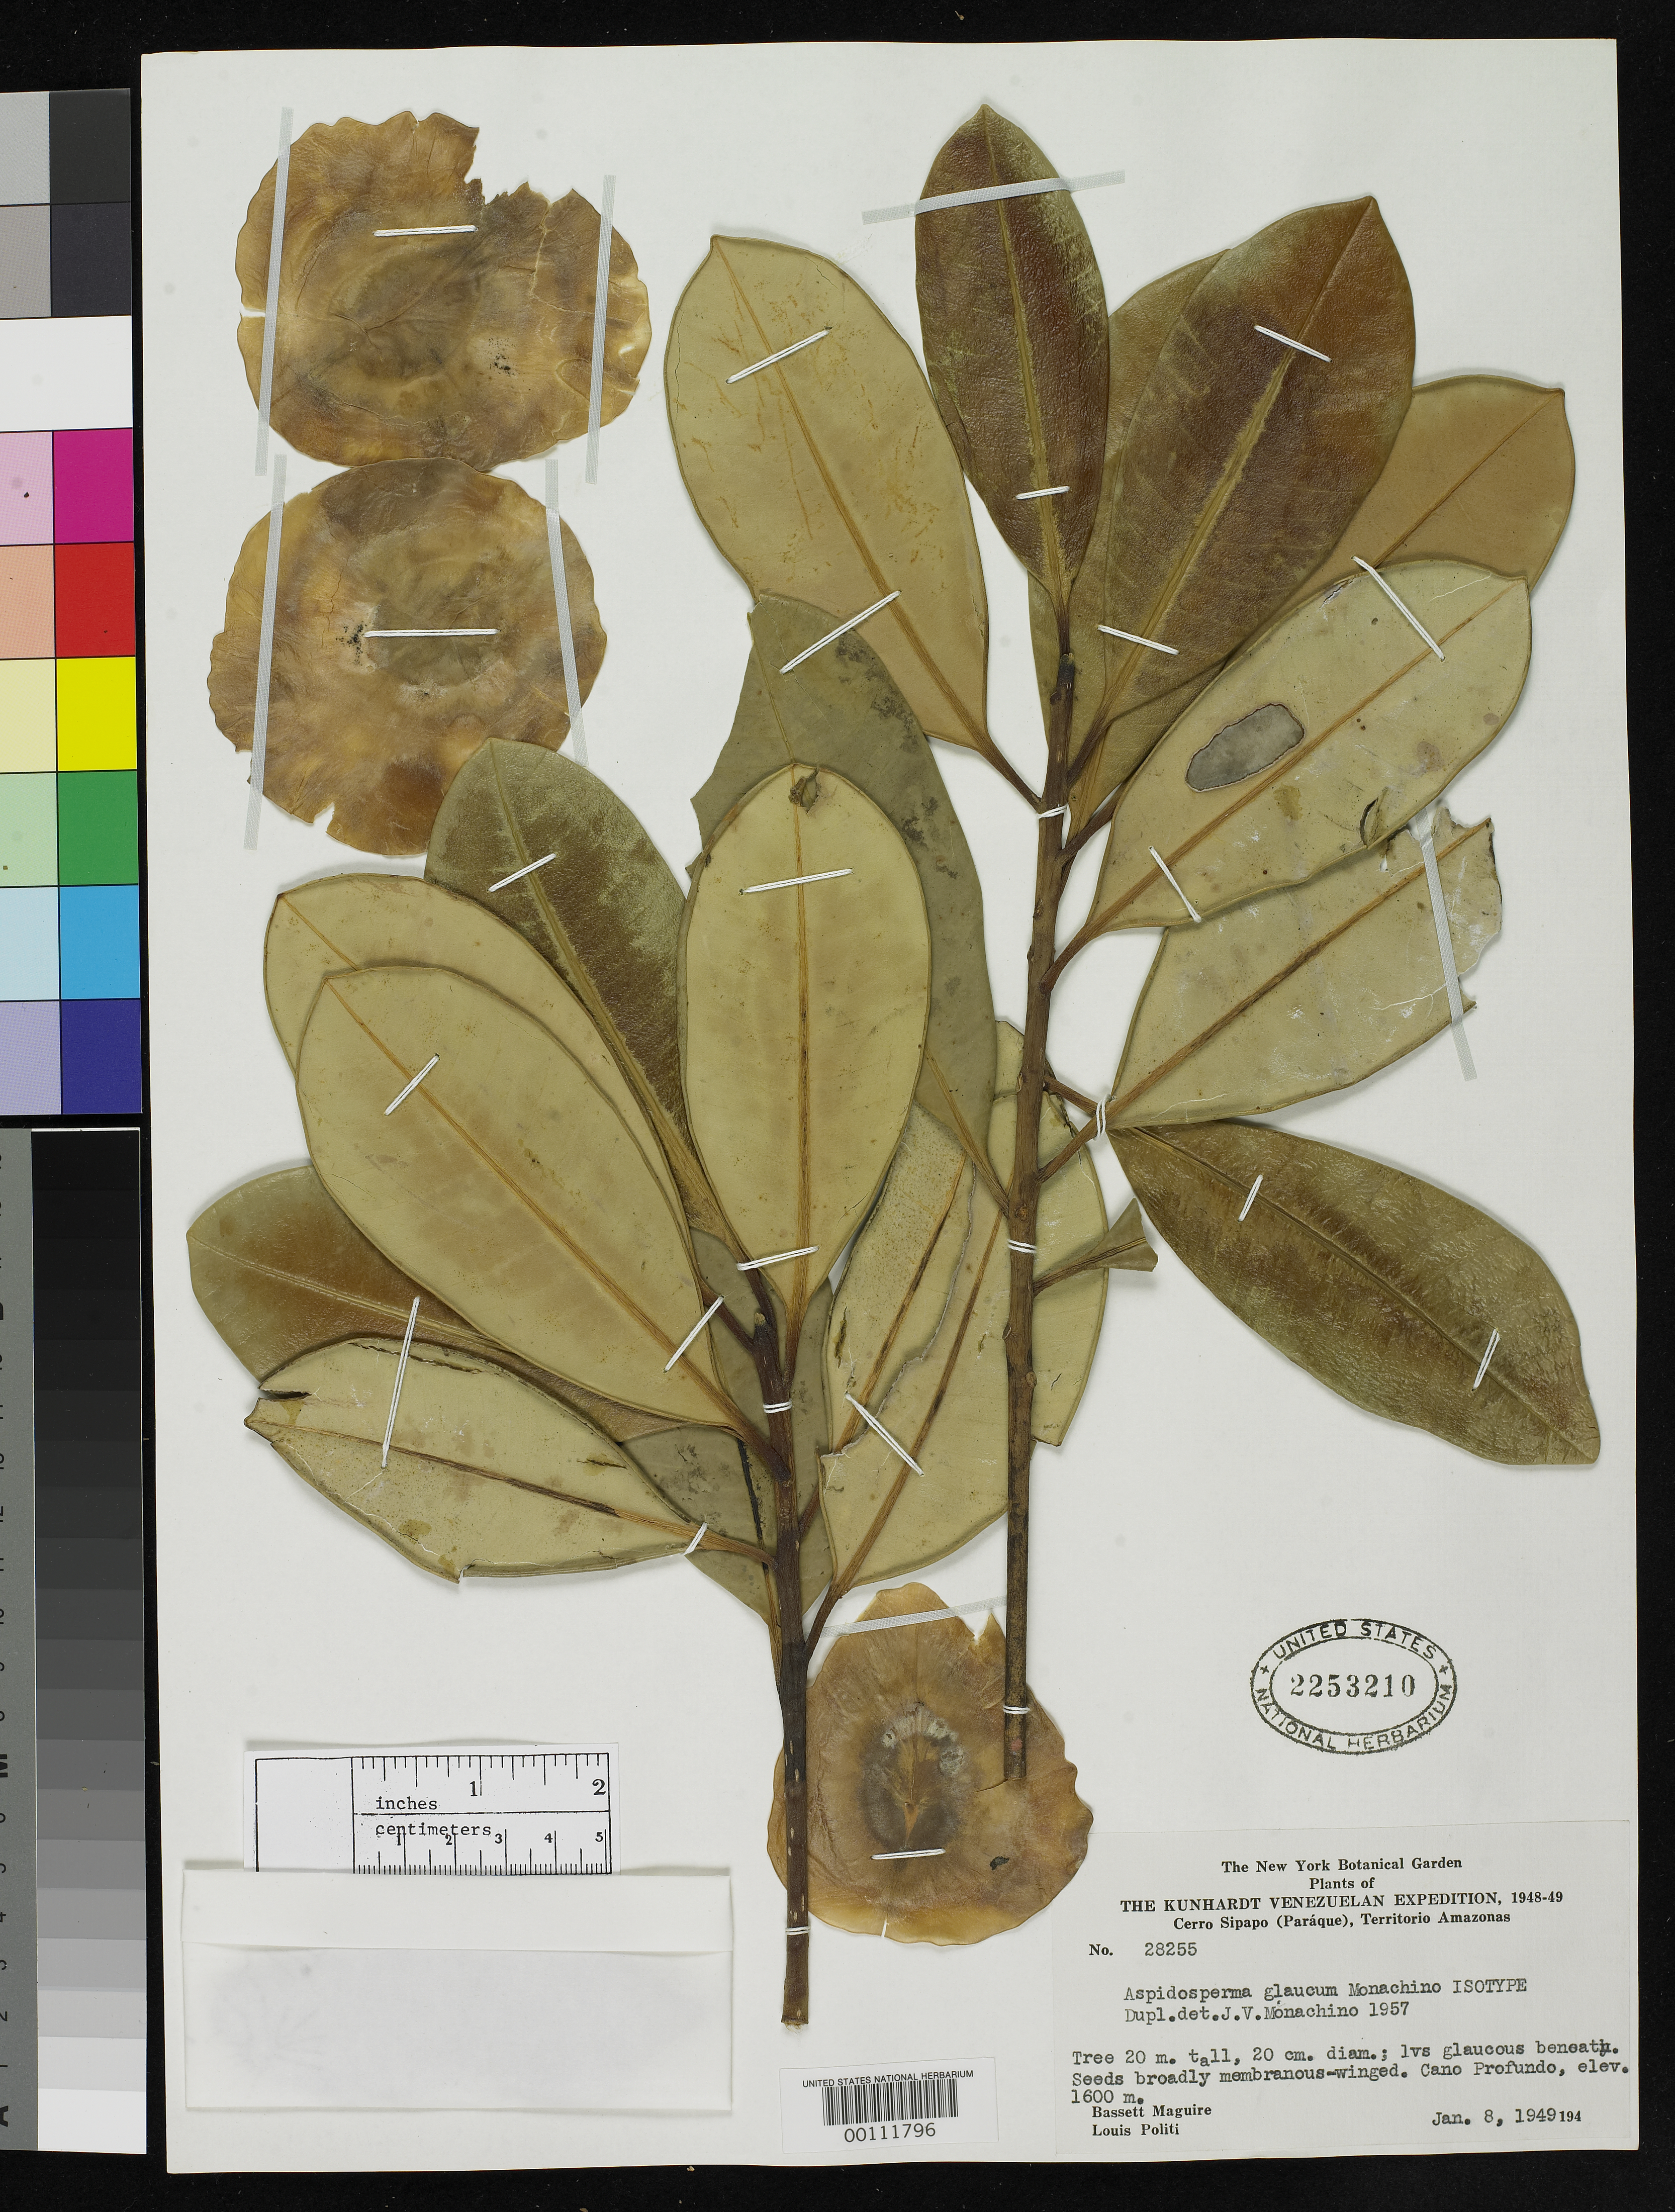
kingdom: Plantae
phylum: Tracheophyta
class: Magnoliopsida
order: Gentianales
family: Apocynaceae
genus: Aspidosperma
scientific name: Aspidosperma glaucum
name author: Monach.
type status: Isotype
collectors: B. Maguire & L. Politi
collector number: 28255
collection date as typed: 08 Jan 1949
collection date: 1949-01-08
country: Venezuela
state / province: Amazonas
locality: Cerro Sipapo, Cano Profundo.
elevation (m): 1800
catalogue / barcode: US 2253210